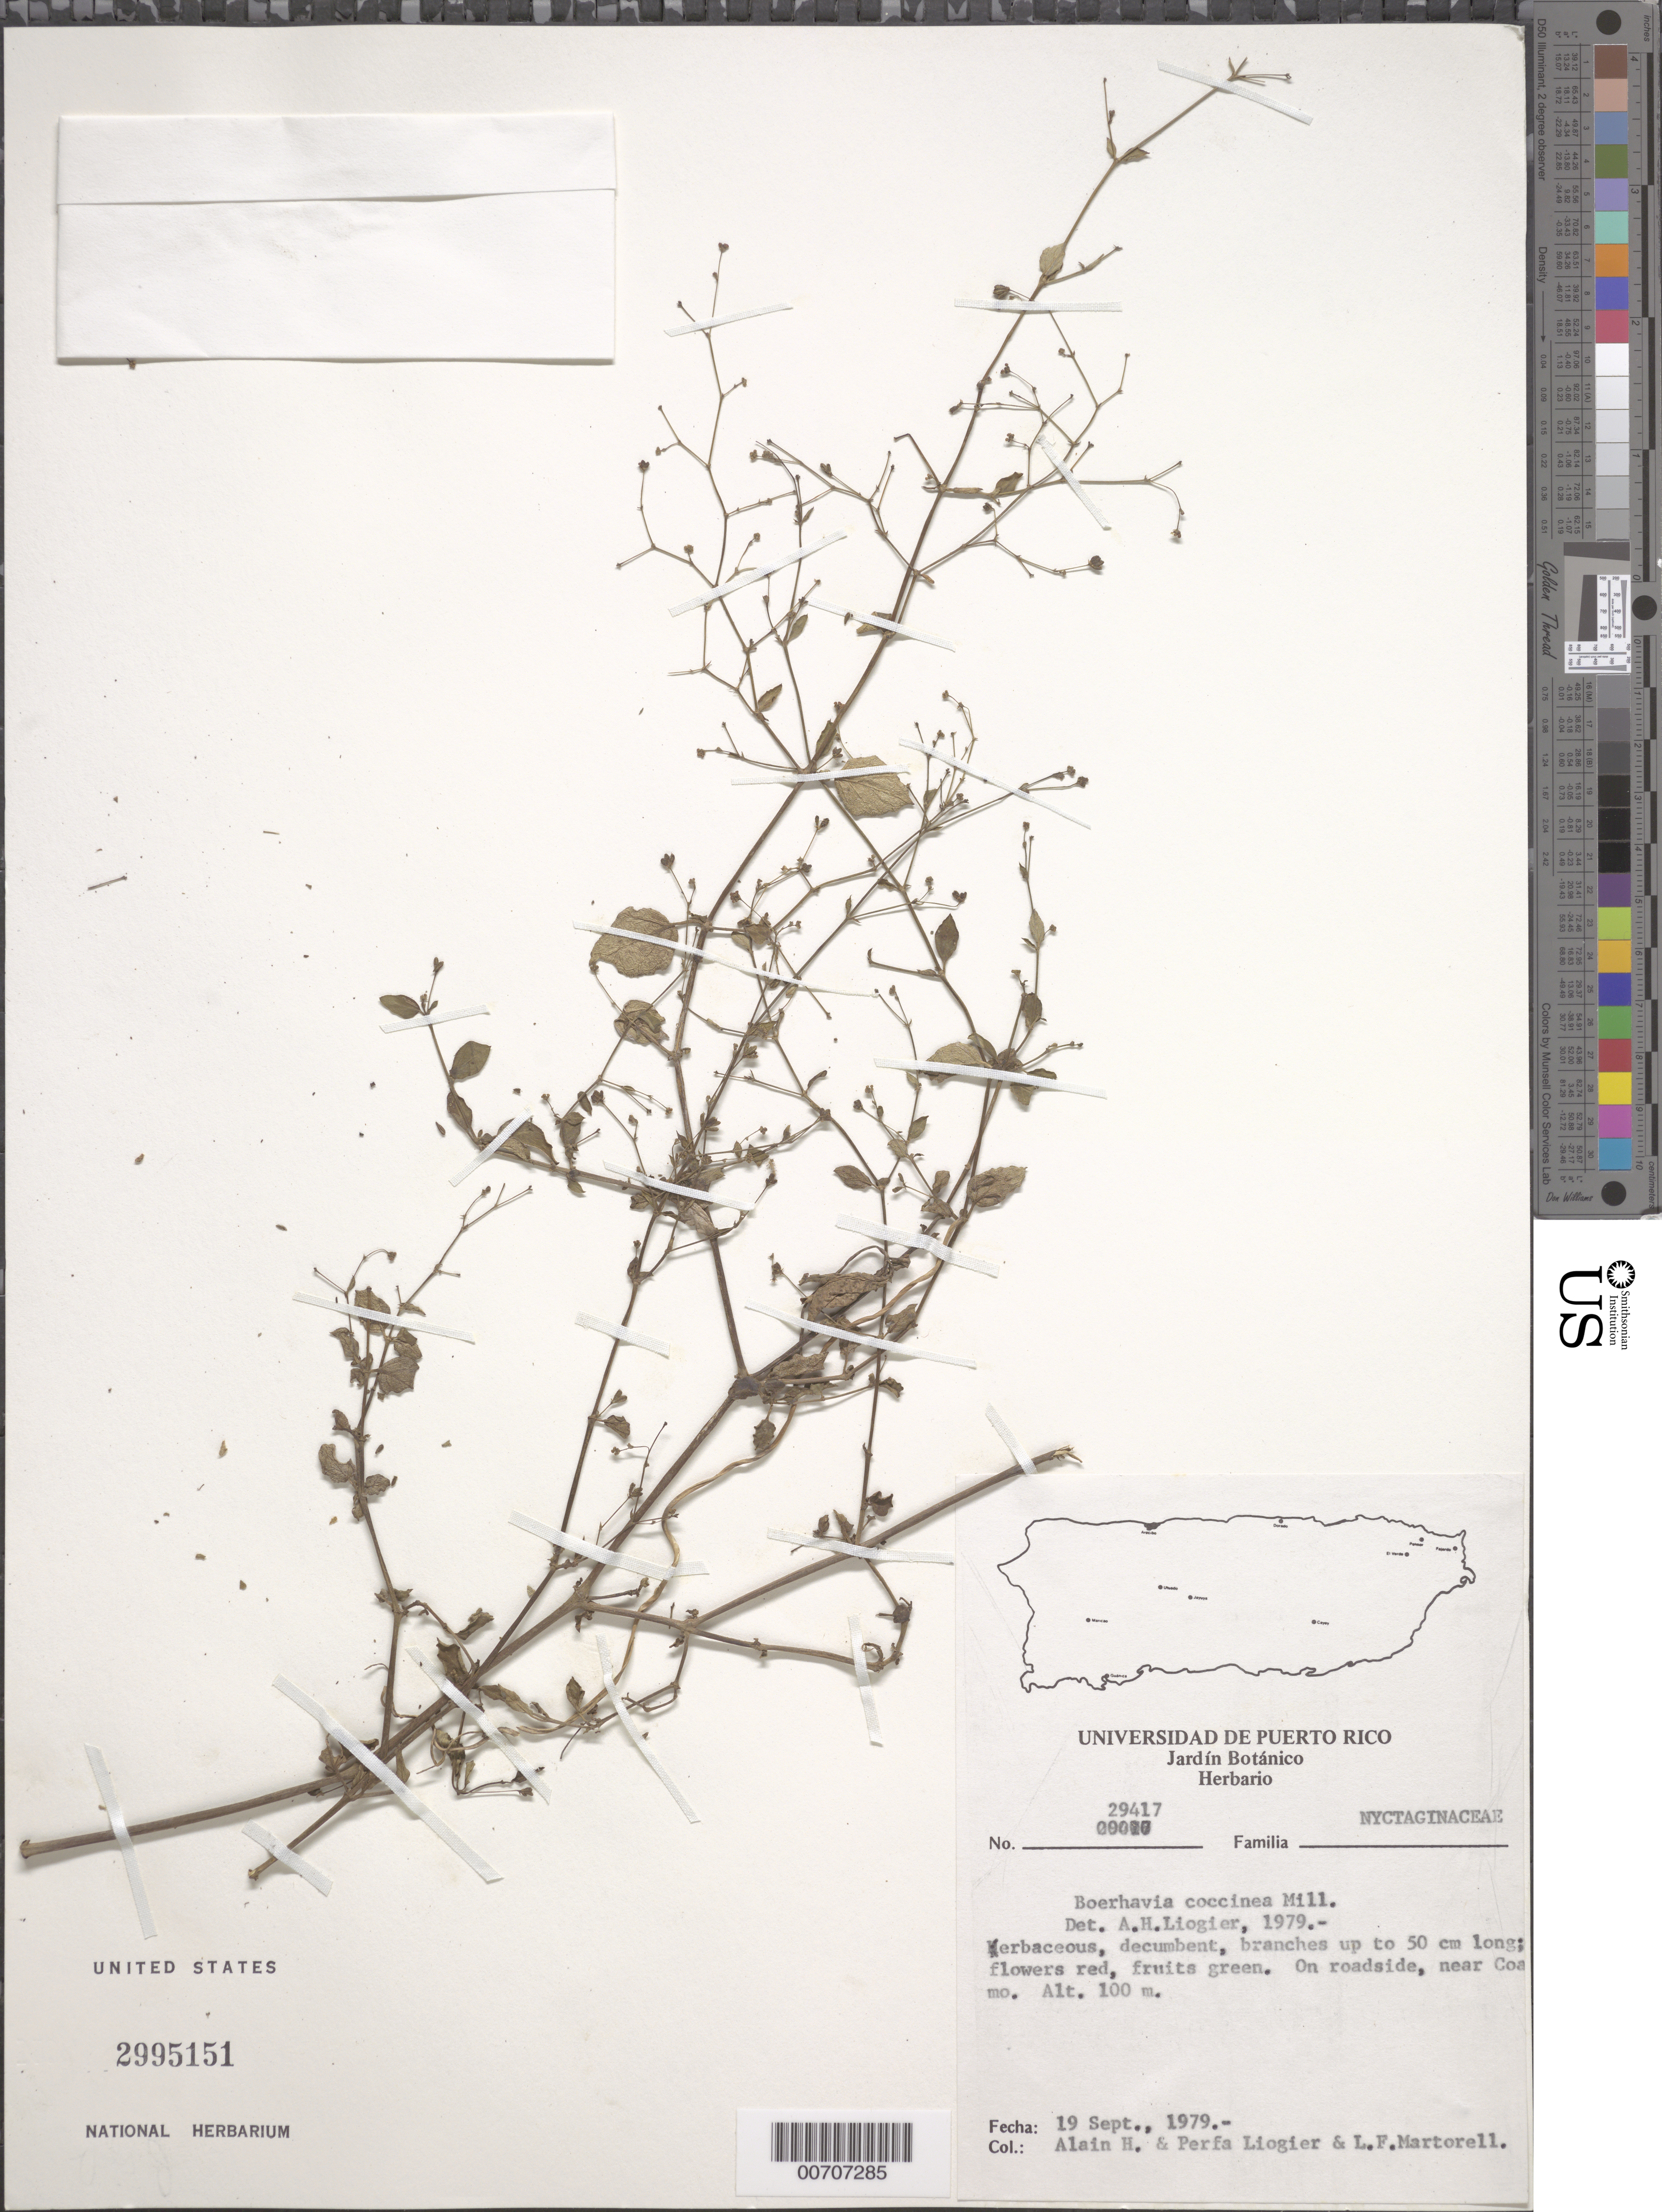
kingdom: Plantae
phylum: Tracheophyta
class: Magnoliopsida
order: Caryophyllales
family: Nyctaginaceae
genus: Boerhavia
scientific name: Boerhavia coccinea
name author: Mill.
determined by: Liogier, Alain H.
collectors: A. H. Liogier, M. P. Liogier & L. Martorell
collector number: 29417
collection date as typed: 19 Sep 1979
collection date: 1979-09-19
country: Puerto Rico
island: Greater Antilles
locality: Coamo, vic of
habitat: Roadside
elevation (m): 100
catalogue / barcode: US 2995151